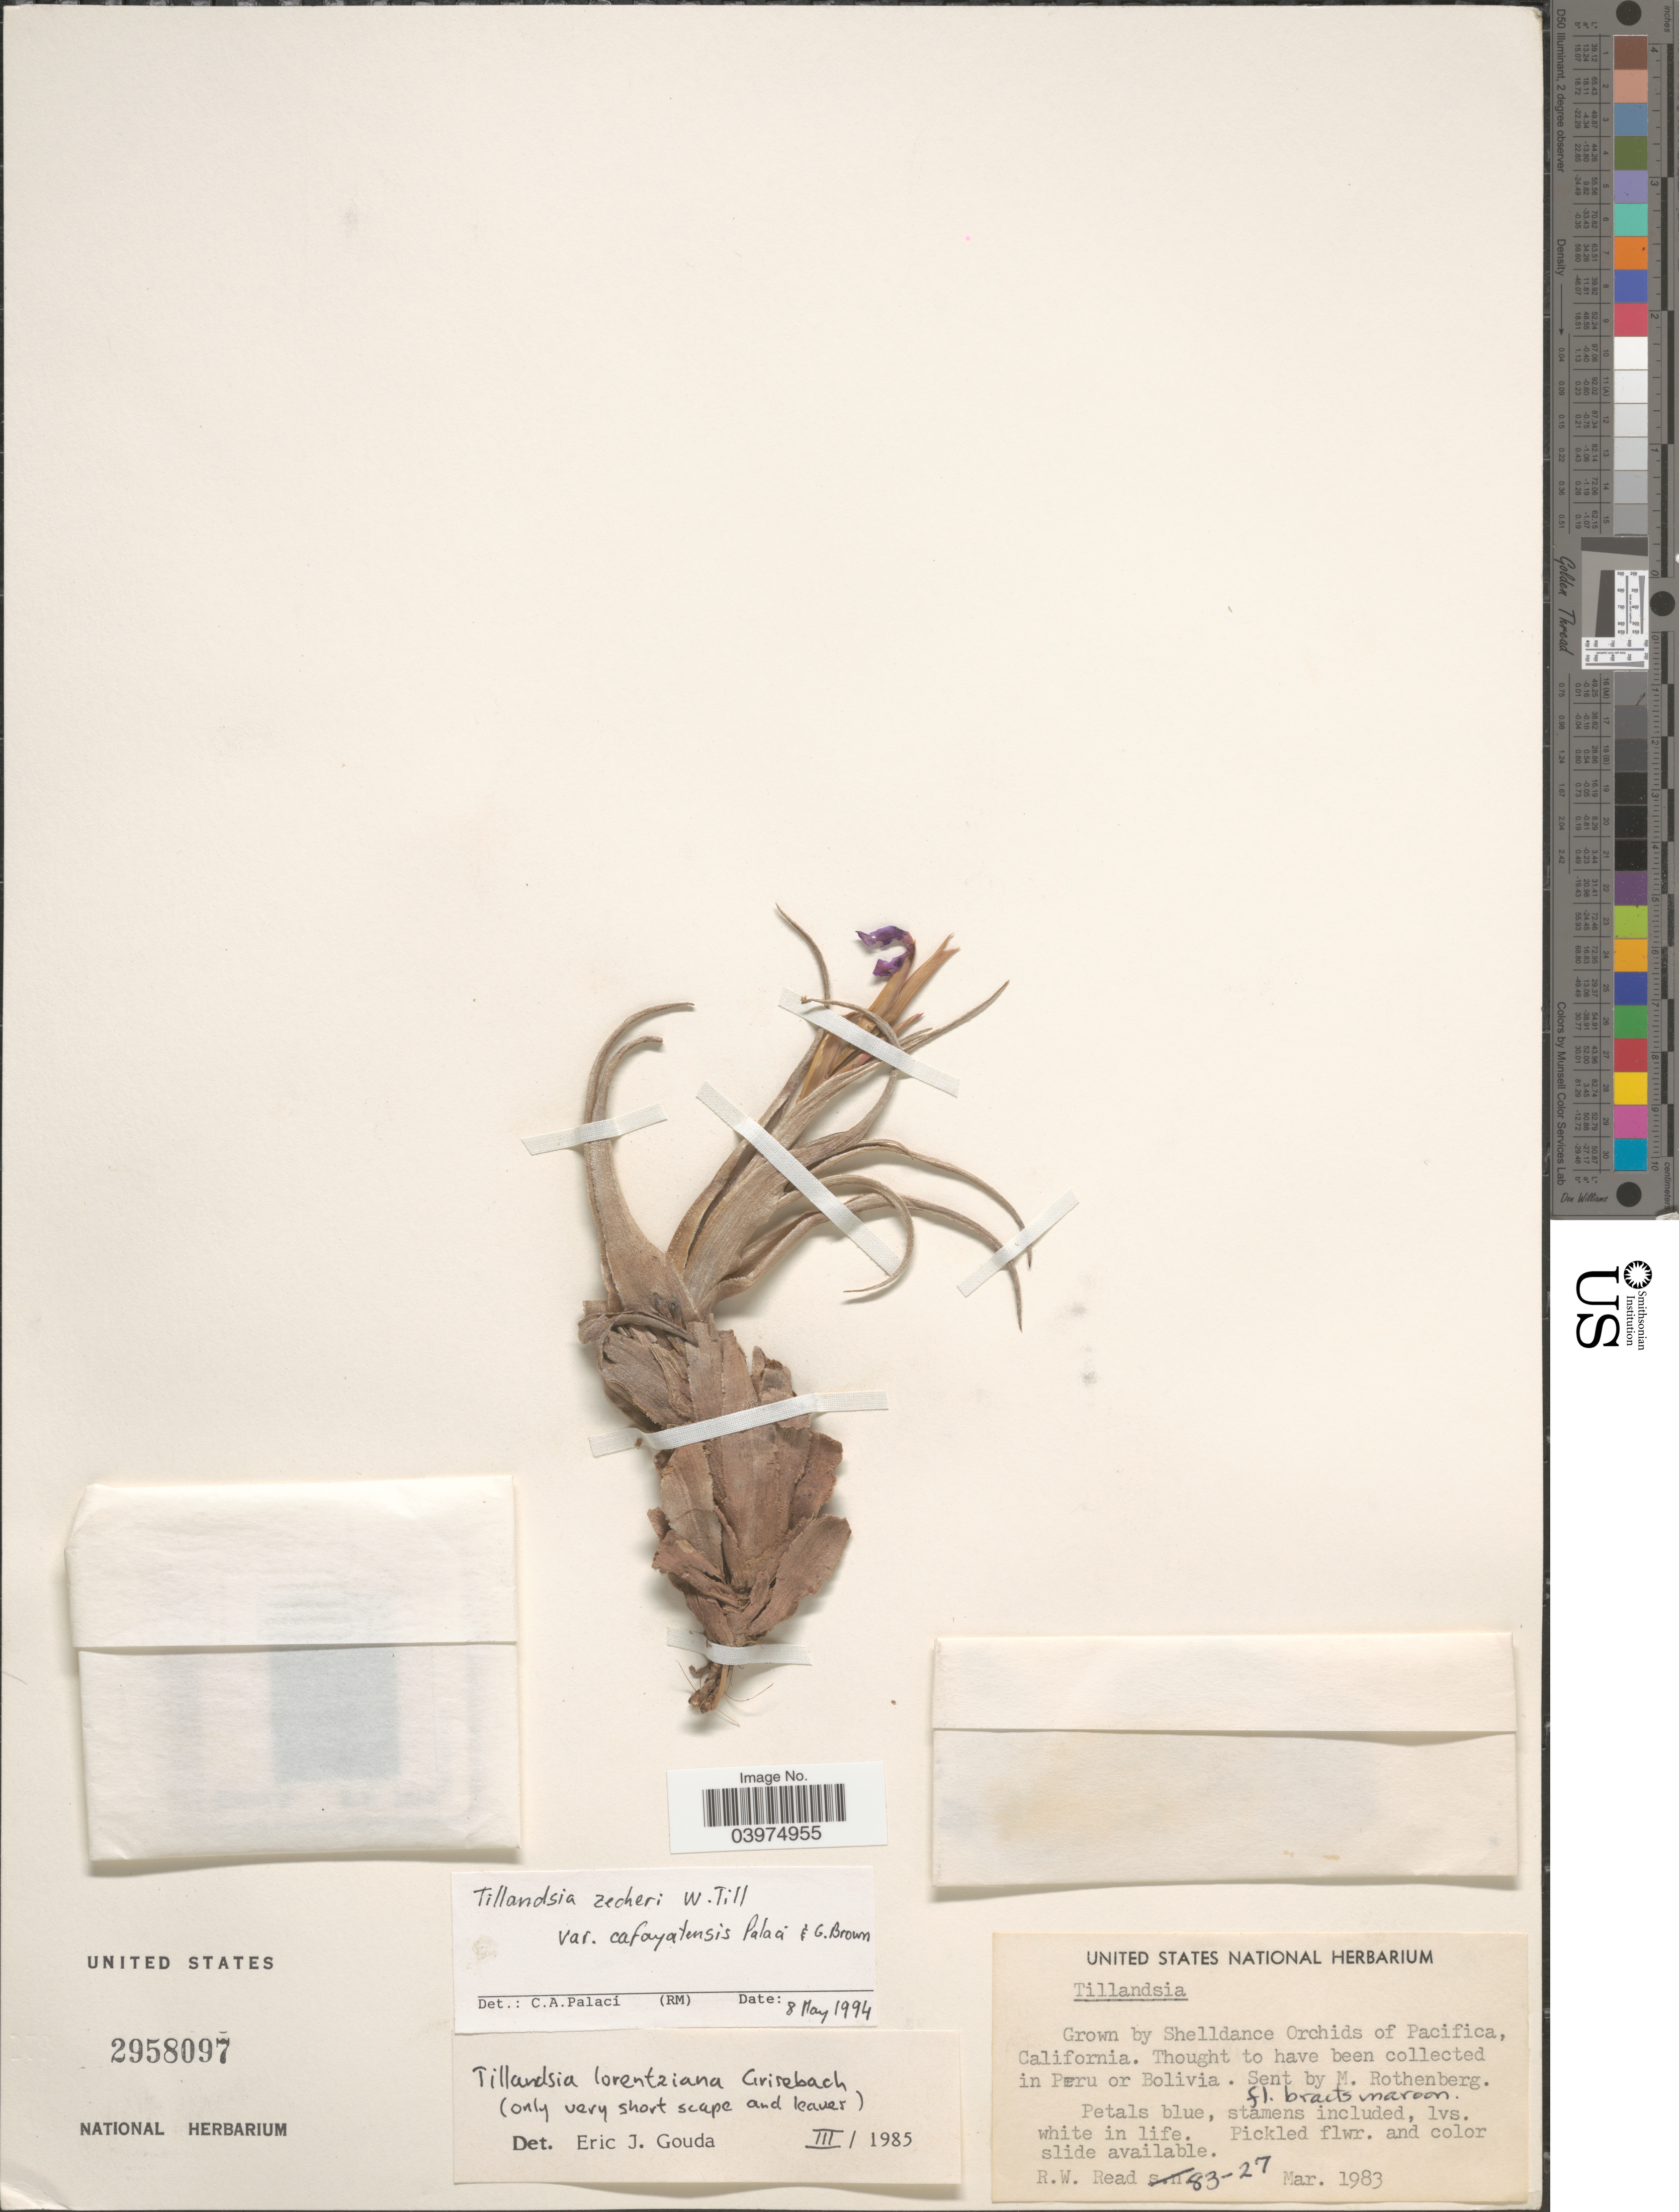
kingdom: Plantae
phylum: Tracheophyta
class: Liliopsida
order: Poales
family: Bromeliaceae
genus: Tillandsia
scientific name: Tillandsia zecheri var. cafayatensis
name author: Palací & G.K. Br.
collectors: R. W. Read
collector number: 83-27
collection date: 1983-03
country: United States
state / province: California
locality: By Shelldance Orchids of Pacifica.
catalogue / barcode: US 2958097